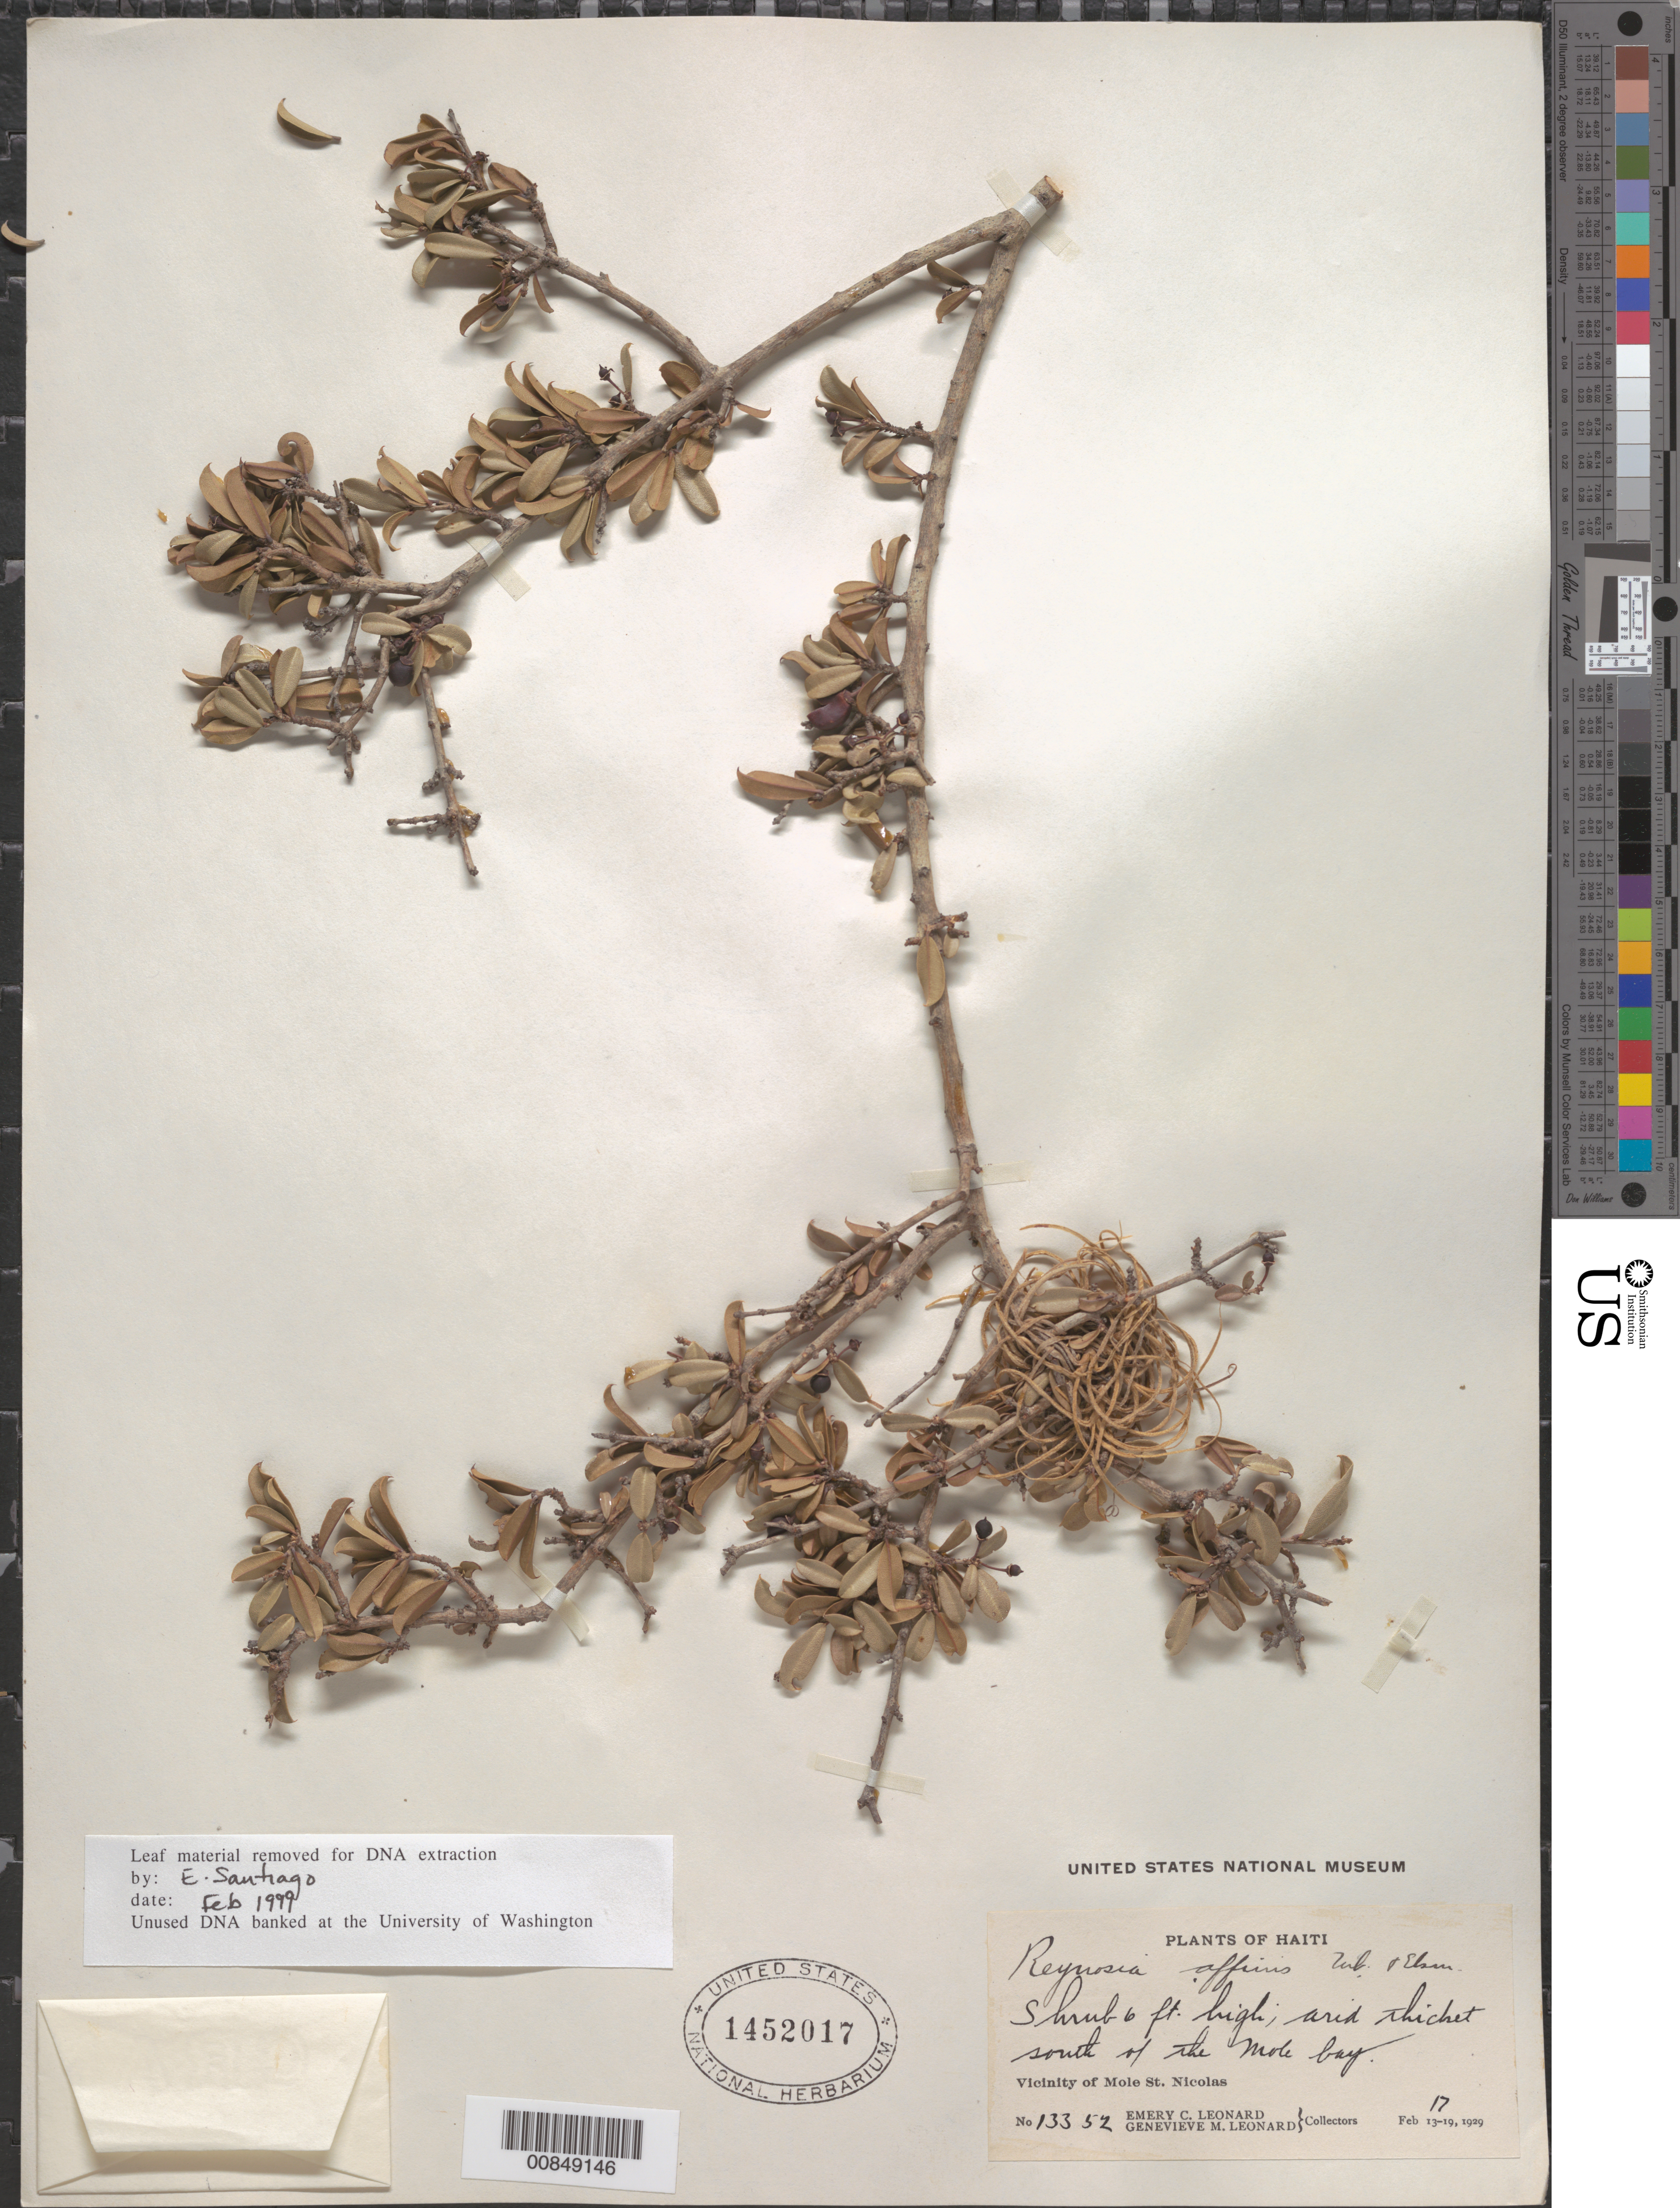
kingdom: Plantae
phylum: Tracheophyta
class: Magnoliopsida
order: Rosales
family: Rhamnaceae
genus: Reynosia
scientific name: Reynosia affinis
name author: Urb. & Ekman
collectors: E. C. Leonard & G. M. Leonard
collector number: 13352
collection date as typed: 17 Feb 1929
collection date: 1929-02-17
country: Haiti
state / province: Nord-Ouest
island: Hispaniola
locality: Vicinity of Mole St. Nicolas, S of the Mole Bay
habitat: Arid thicket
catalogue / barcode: US 1452017